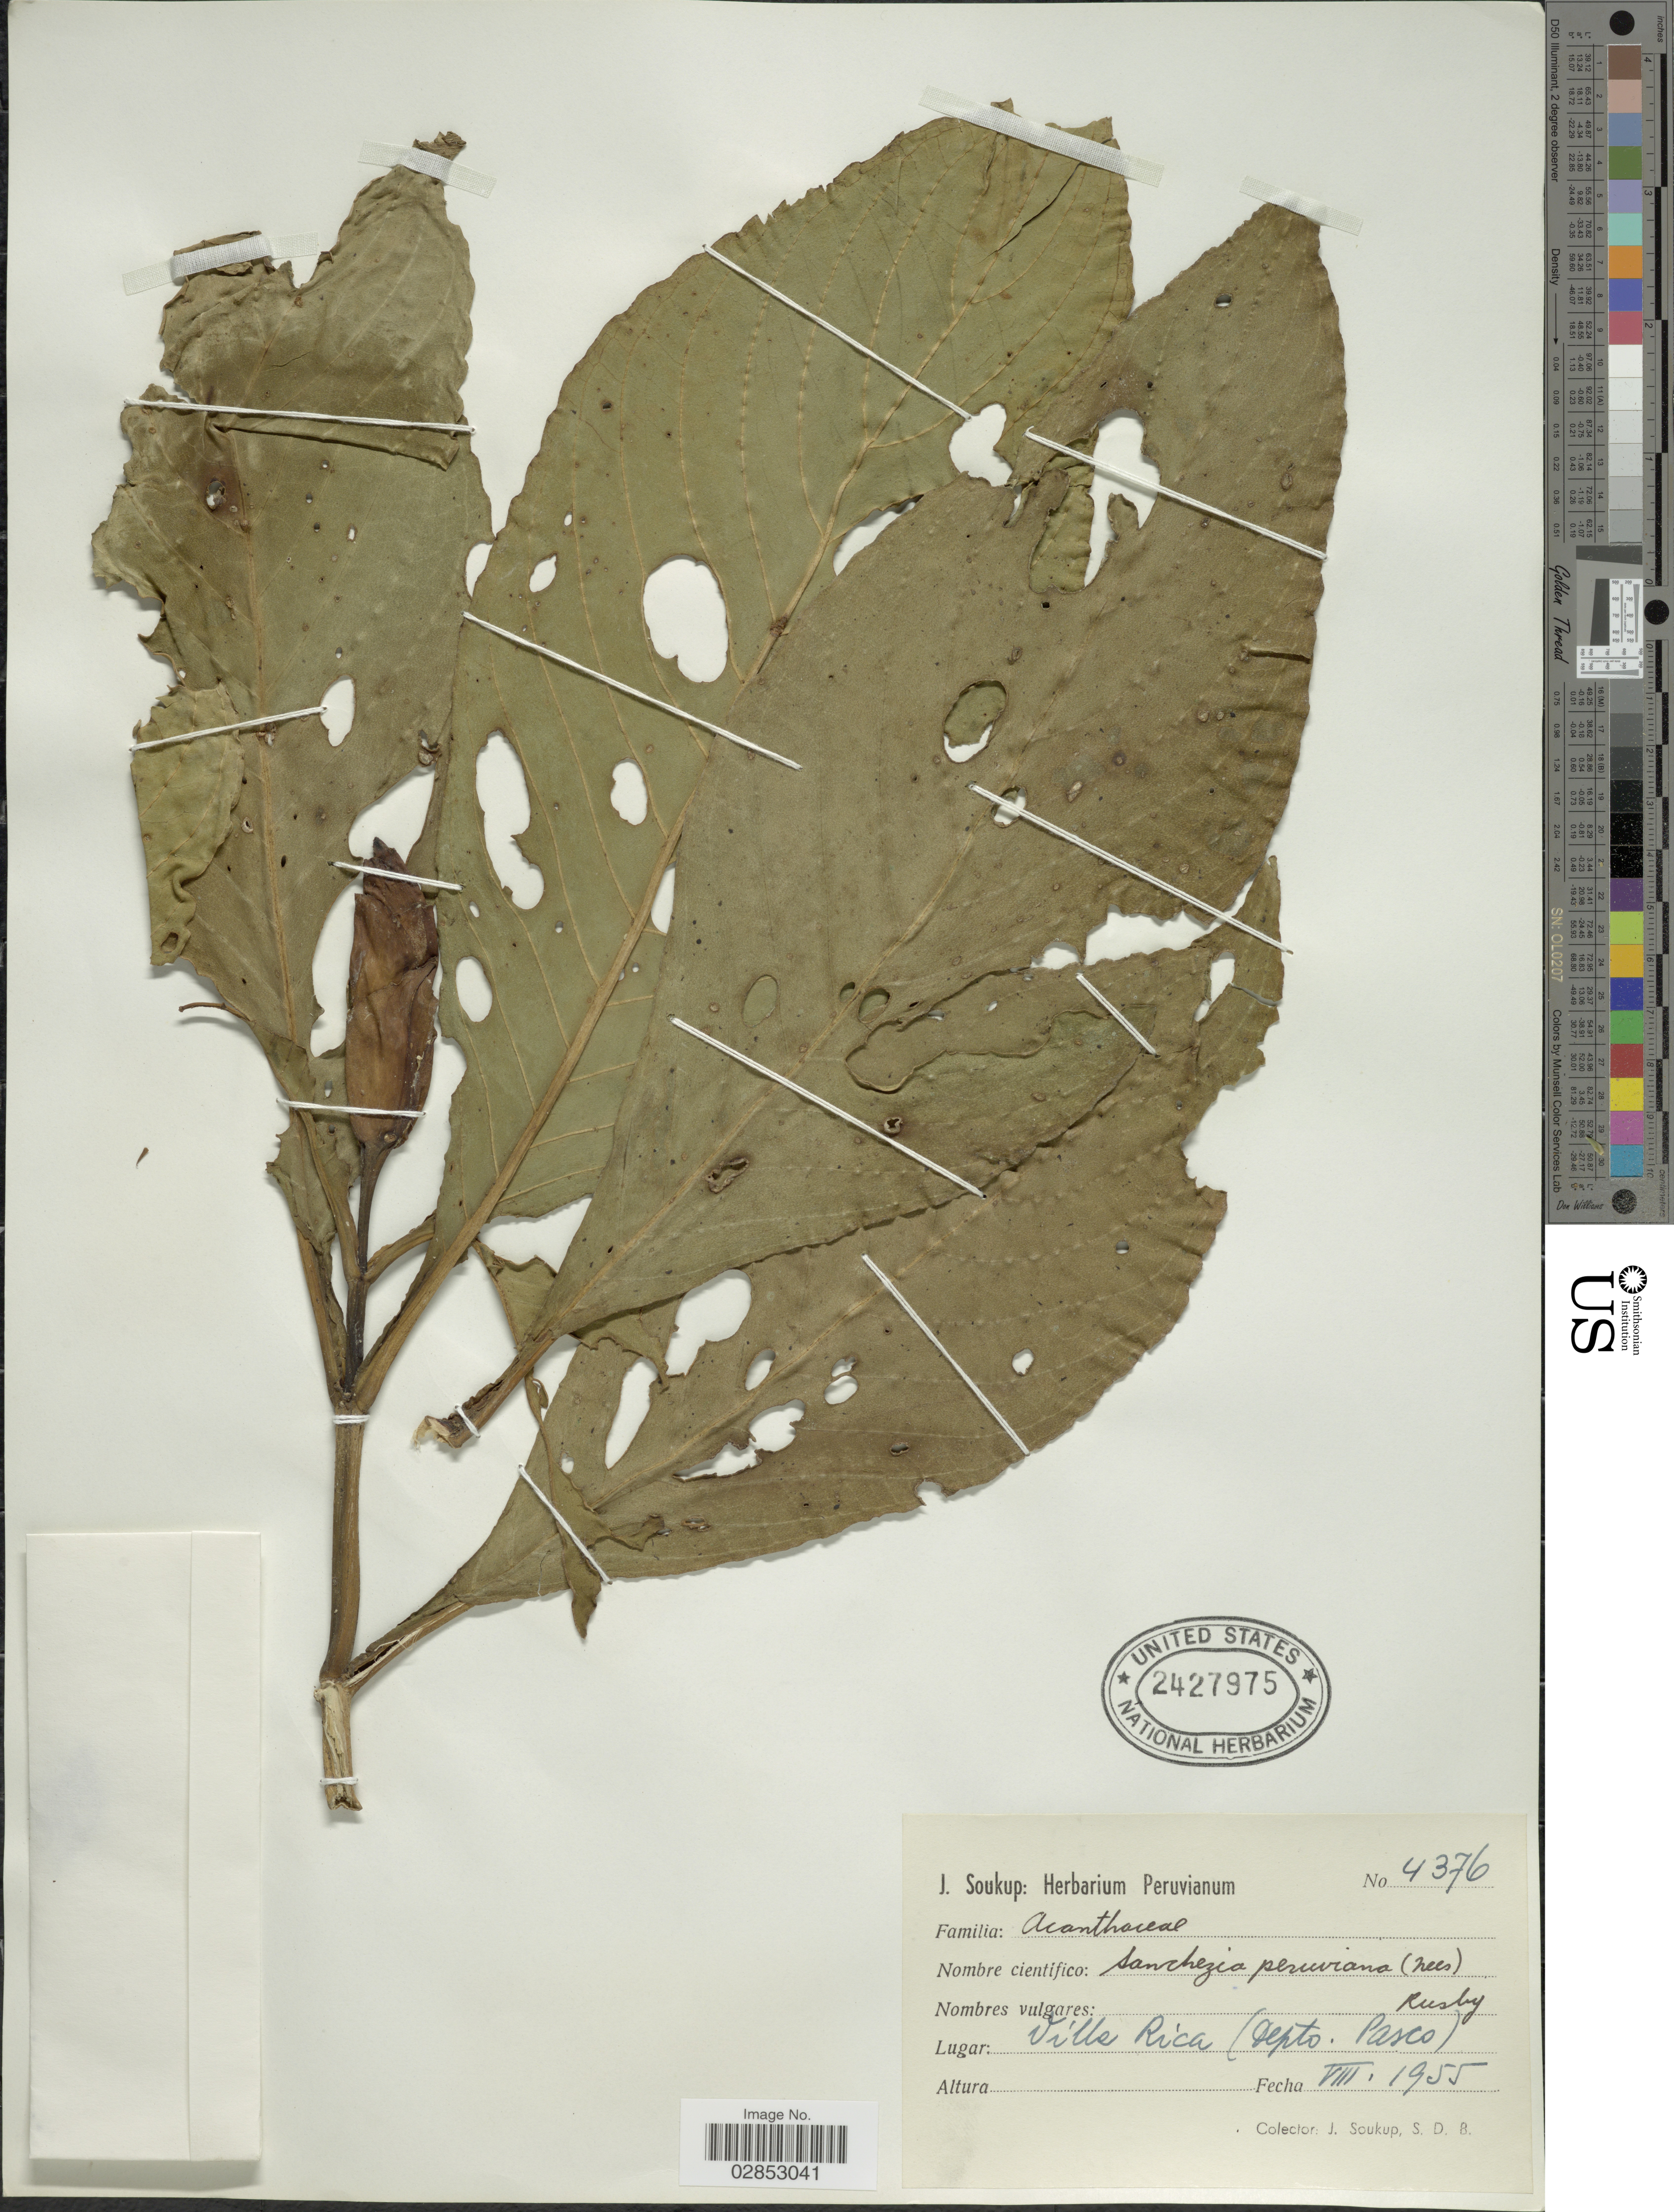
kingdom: Plantae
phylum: Tracheophyta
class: Magnoliopsida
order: Lamiales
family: Acanthaceae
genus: Sanchezia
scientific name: Sanchezia oblonga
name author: Ruiz & Pav.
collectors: J. Soukup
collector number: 4376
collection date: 1955-08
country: Peru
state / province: Pasco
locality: Villa Rica (Depto. Pasco).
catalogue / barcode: US 2427975